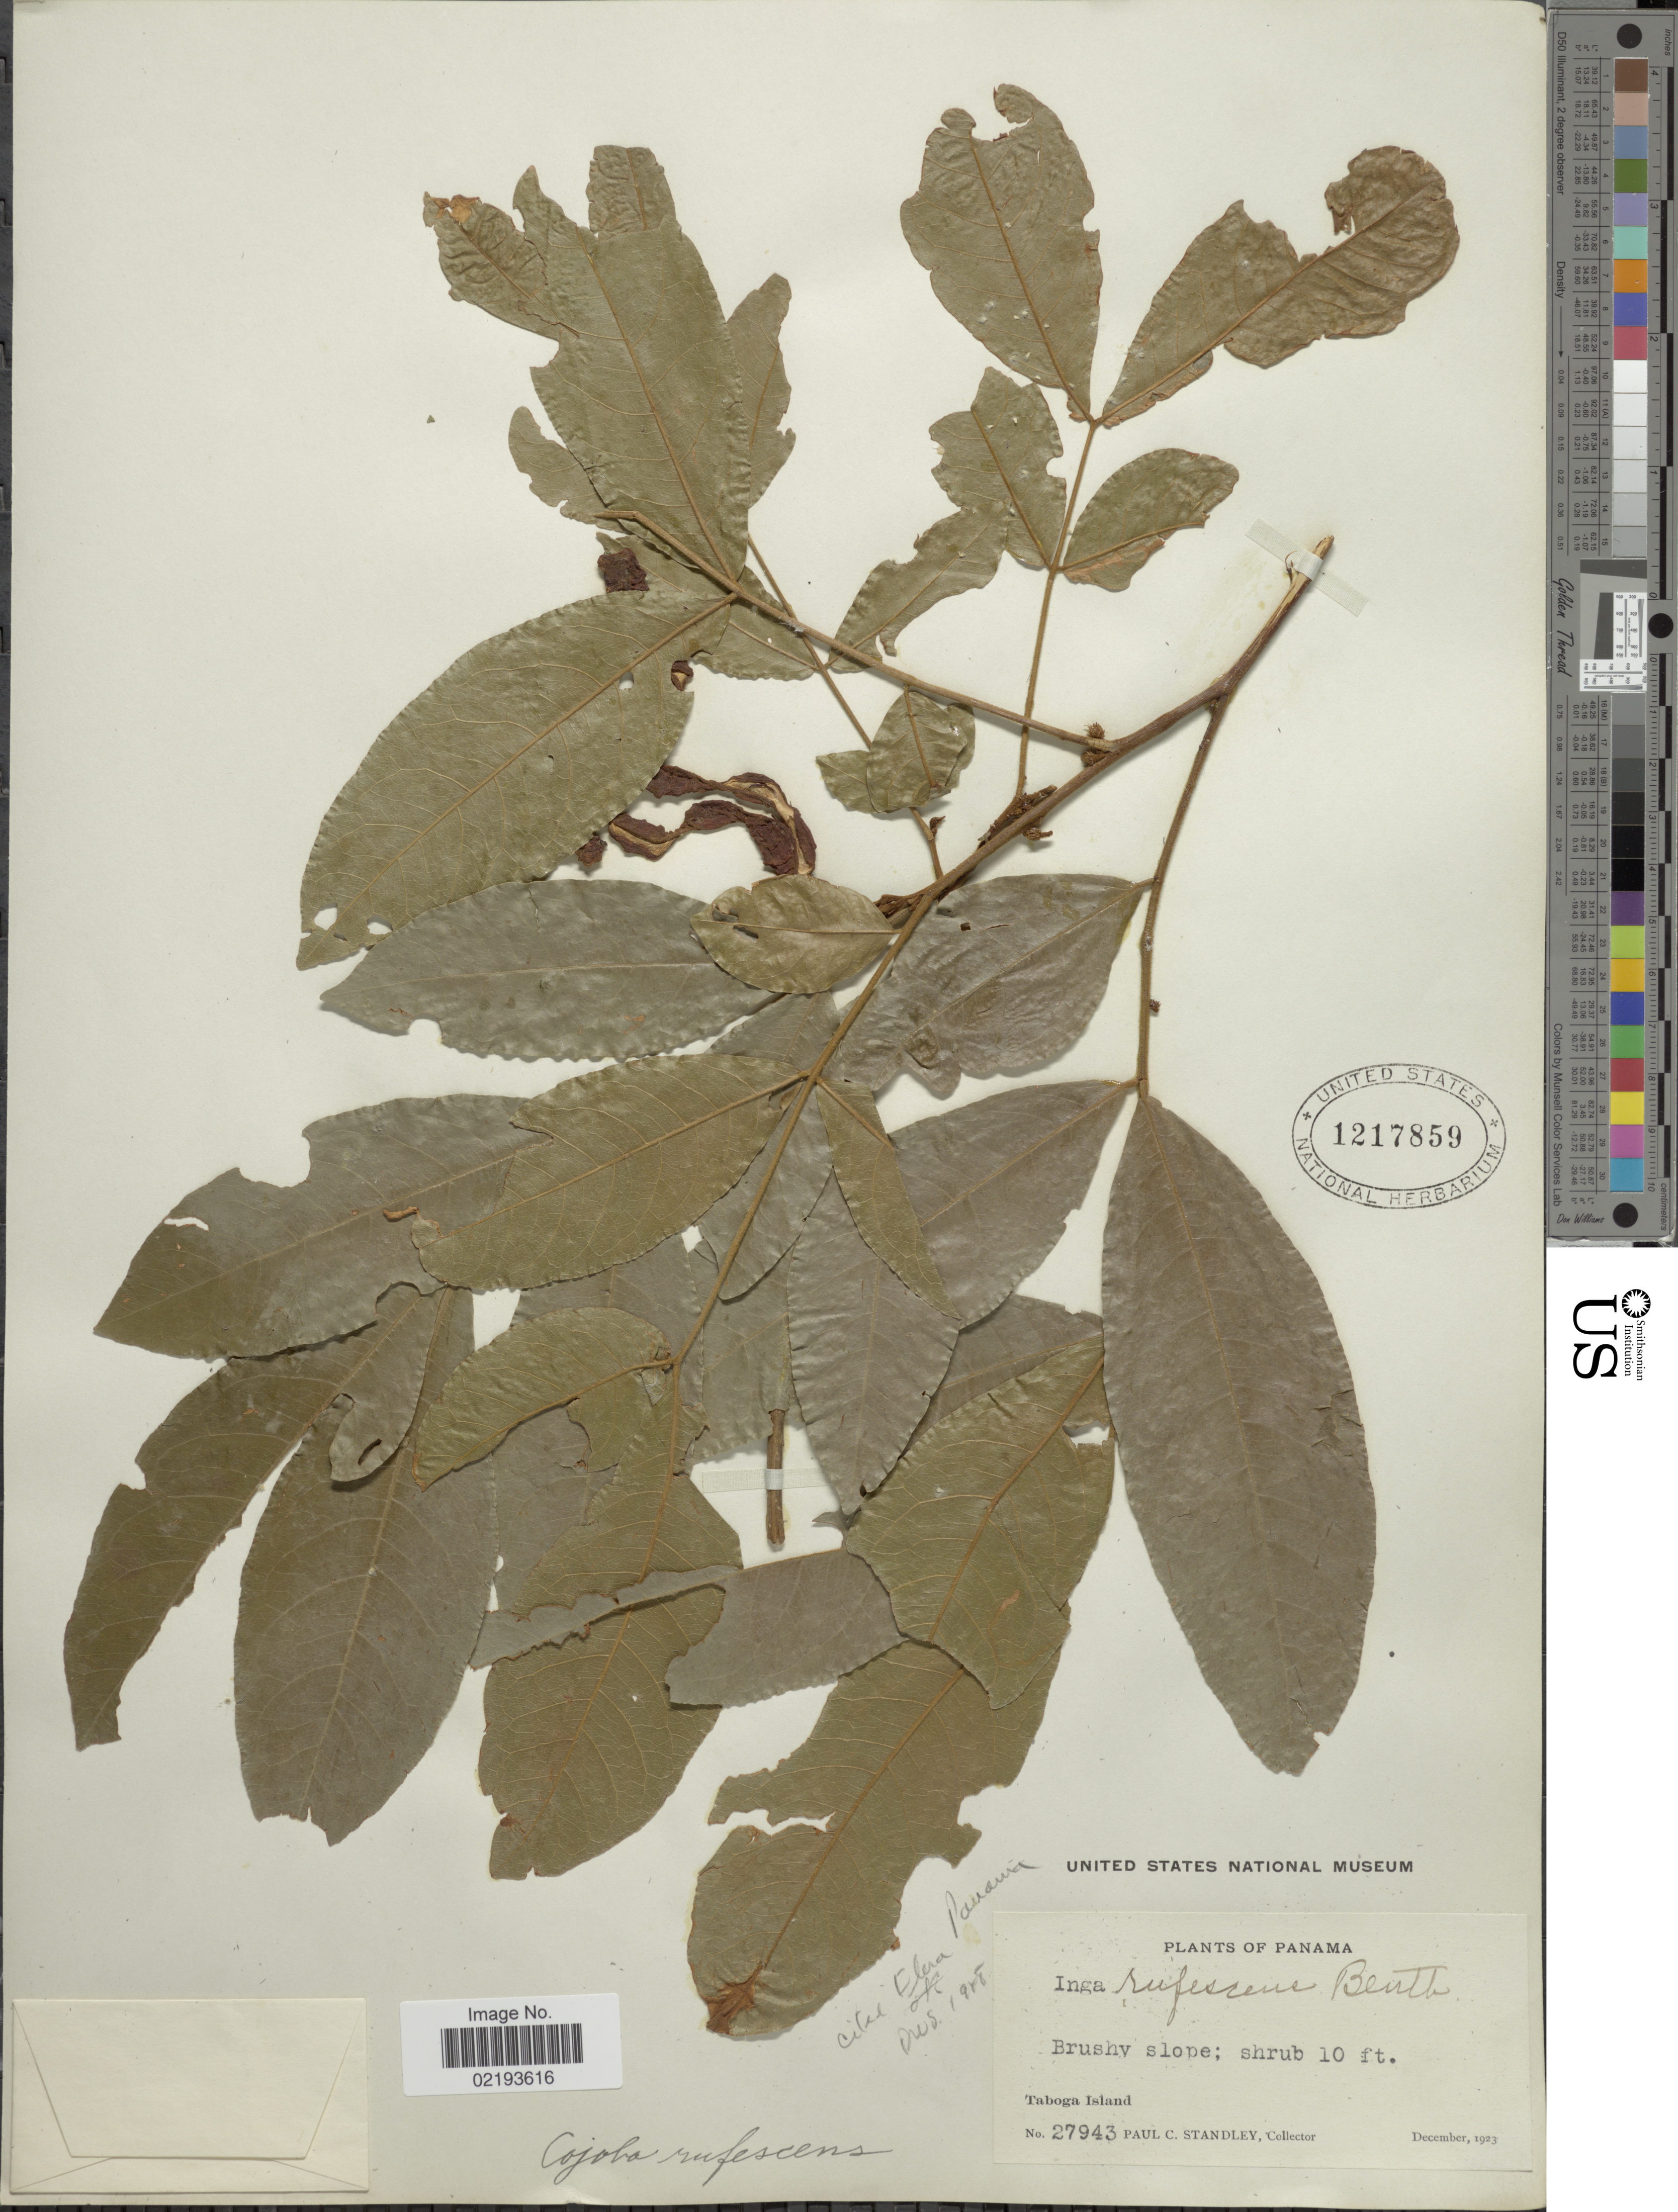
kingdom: Plantae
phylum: Tracheophyta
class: Magnoliopsida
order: Fabales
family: Fabaceae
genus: Cojoba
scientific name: Cojoba rufescens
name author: (Benth.) Britton & Rose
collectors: P. C. Standley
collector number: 27943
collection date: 1923-12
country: Panama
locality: Brushy slope, Taboga Island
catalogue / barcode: US 1217859